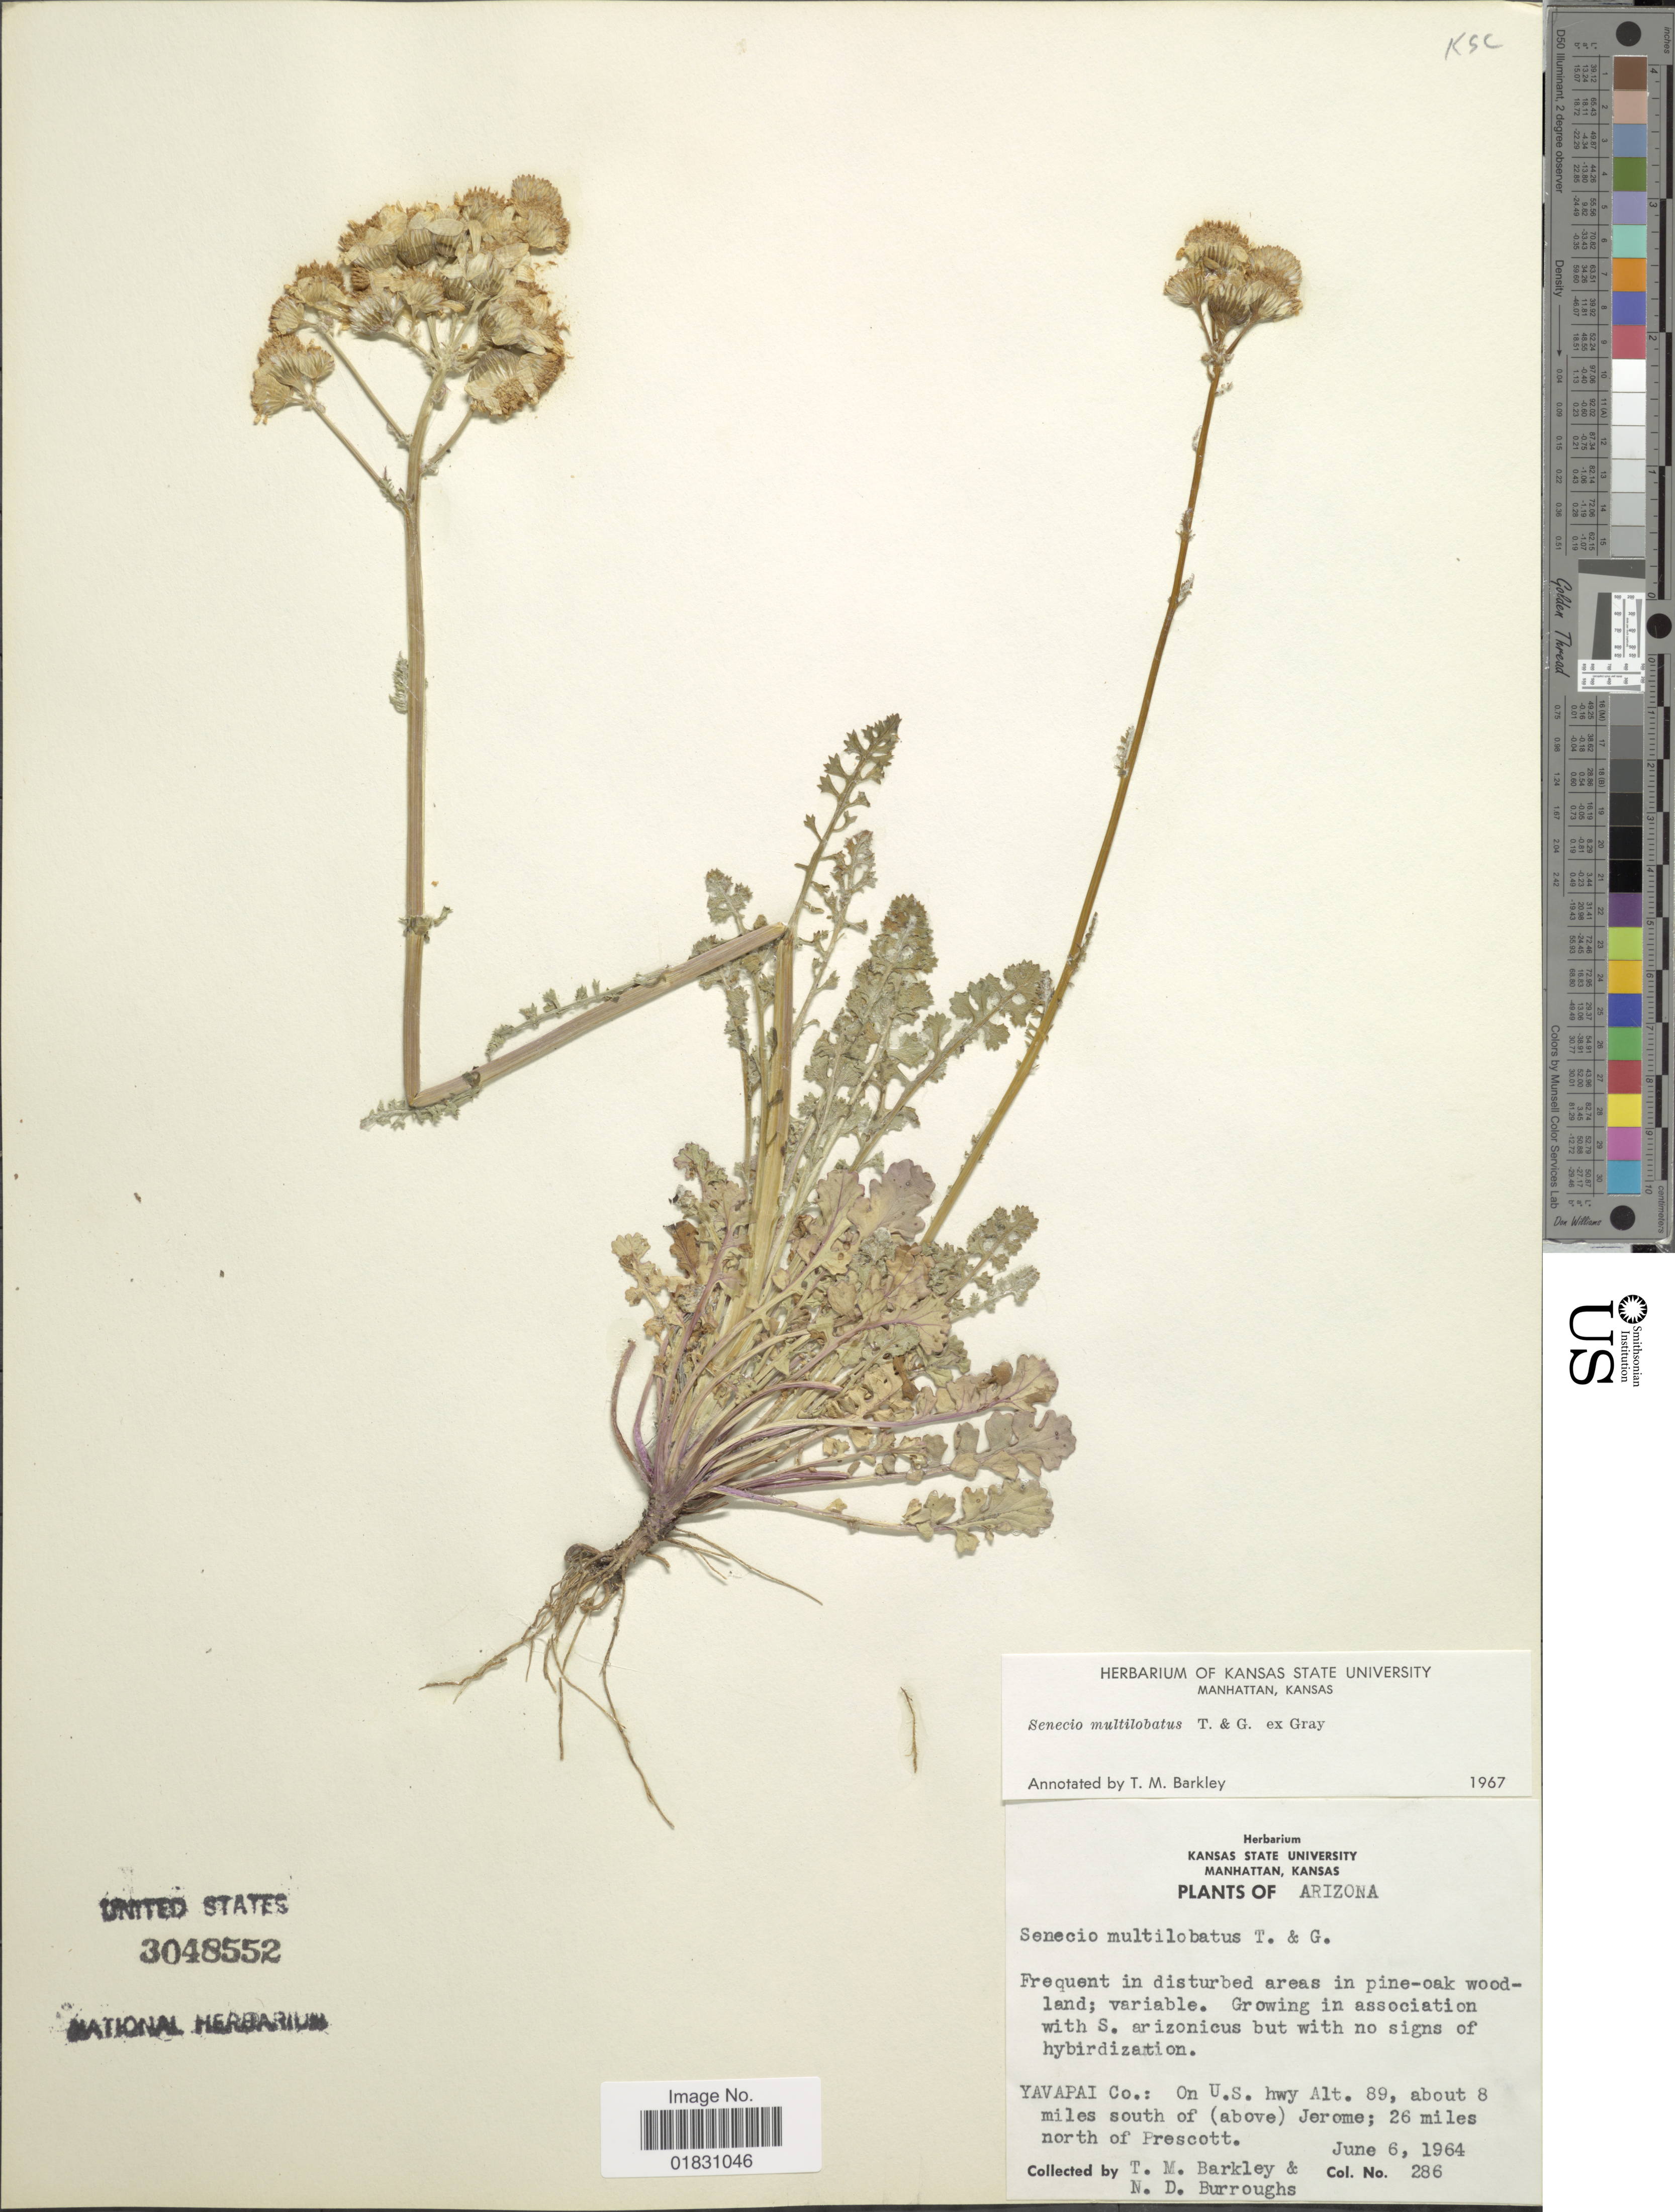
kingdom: Plantae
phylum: Tracheophyta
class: Magnoliopsida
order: Asterales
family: Asteraceae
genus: Packera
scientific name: Packera multilobata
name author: (Torr. & A. Gray) W.A. Weber & Á. Löve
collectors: T. M. Barkley & N. Burroughs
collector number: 286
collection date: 1964-06-06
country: United States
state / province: Arizona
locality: Yavapai Co.: On U. S. hwy alt 89, about 8 miles south of (above) Jerome, 26 miles north of Prescott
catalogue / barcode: US 3048552